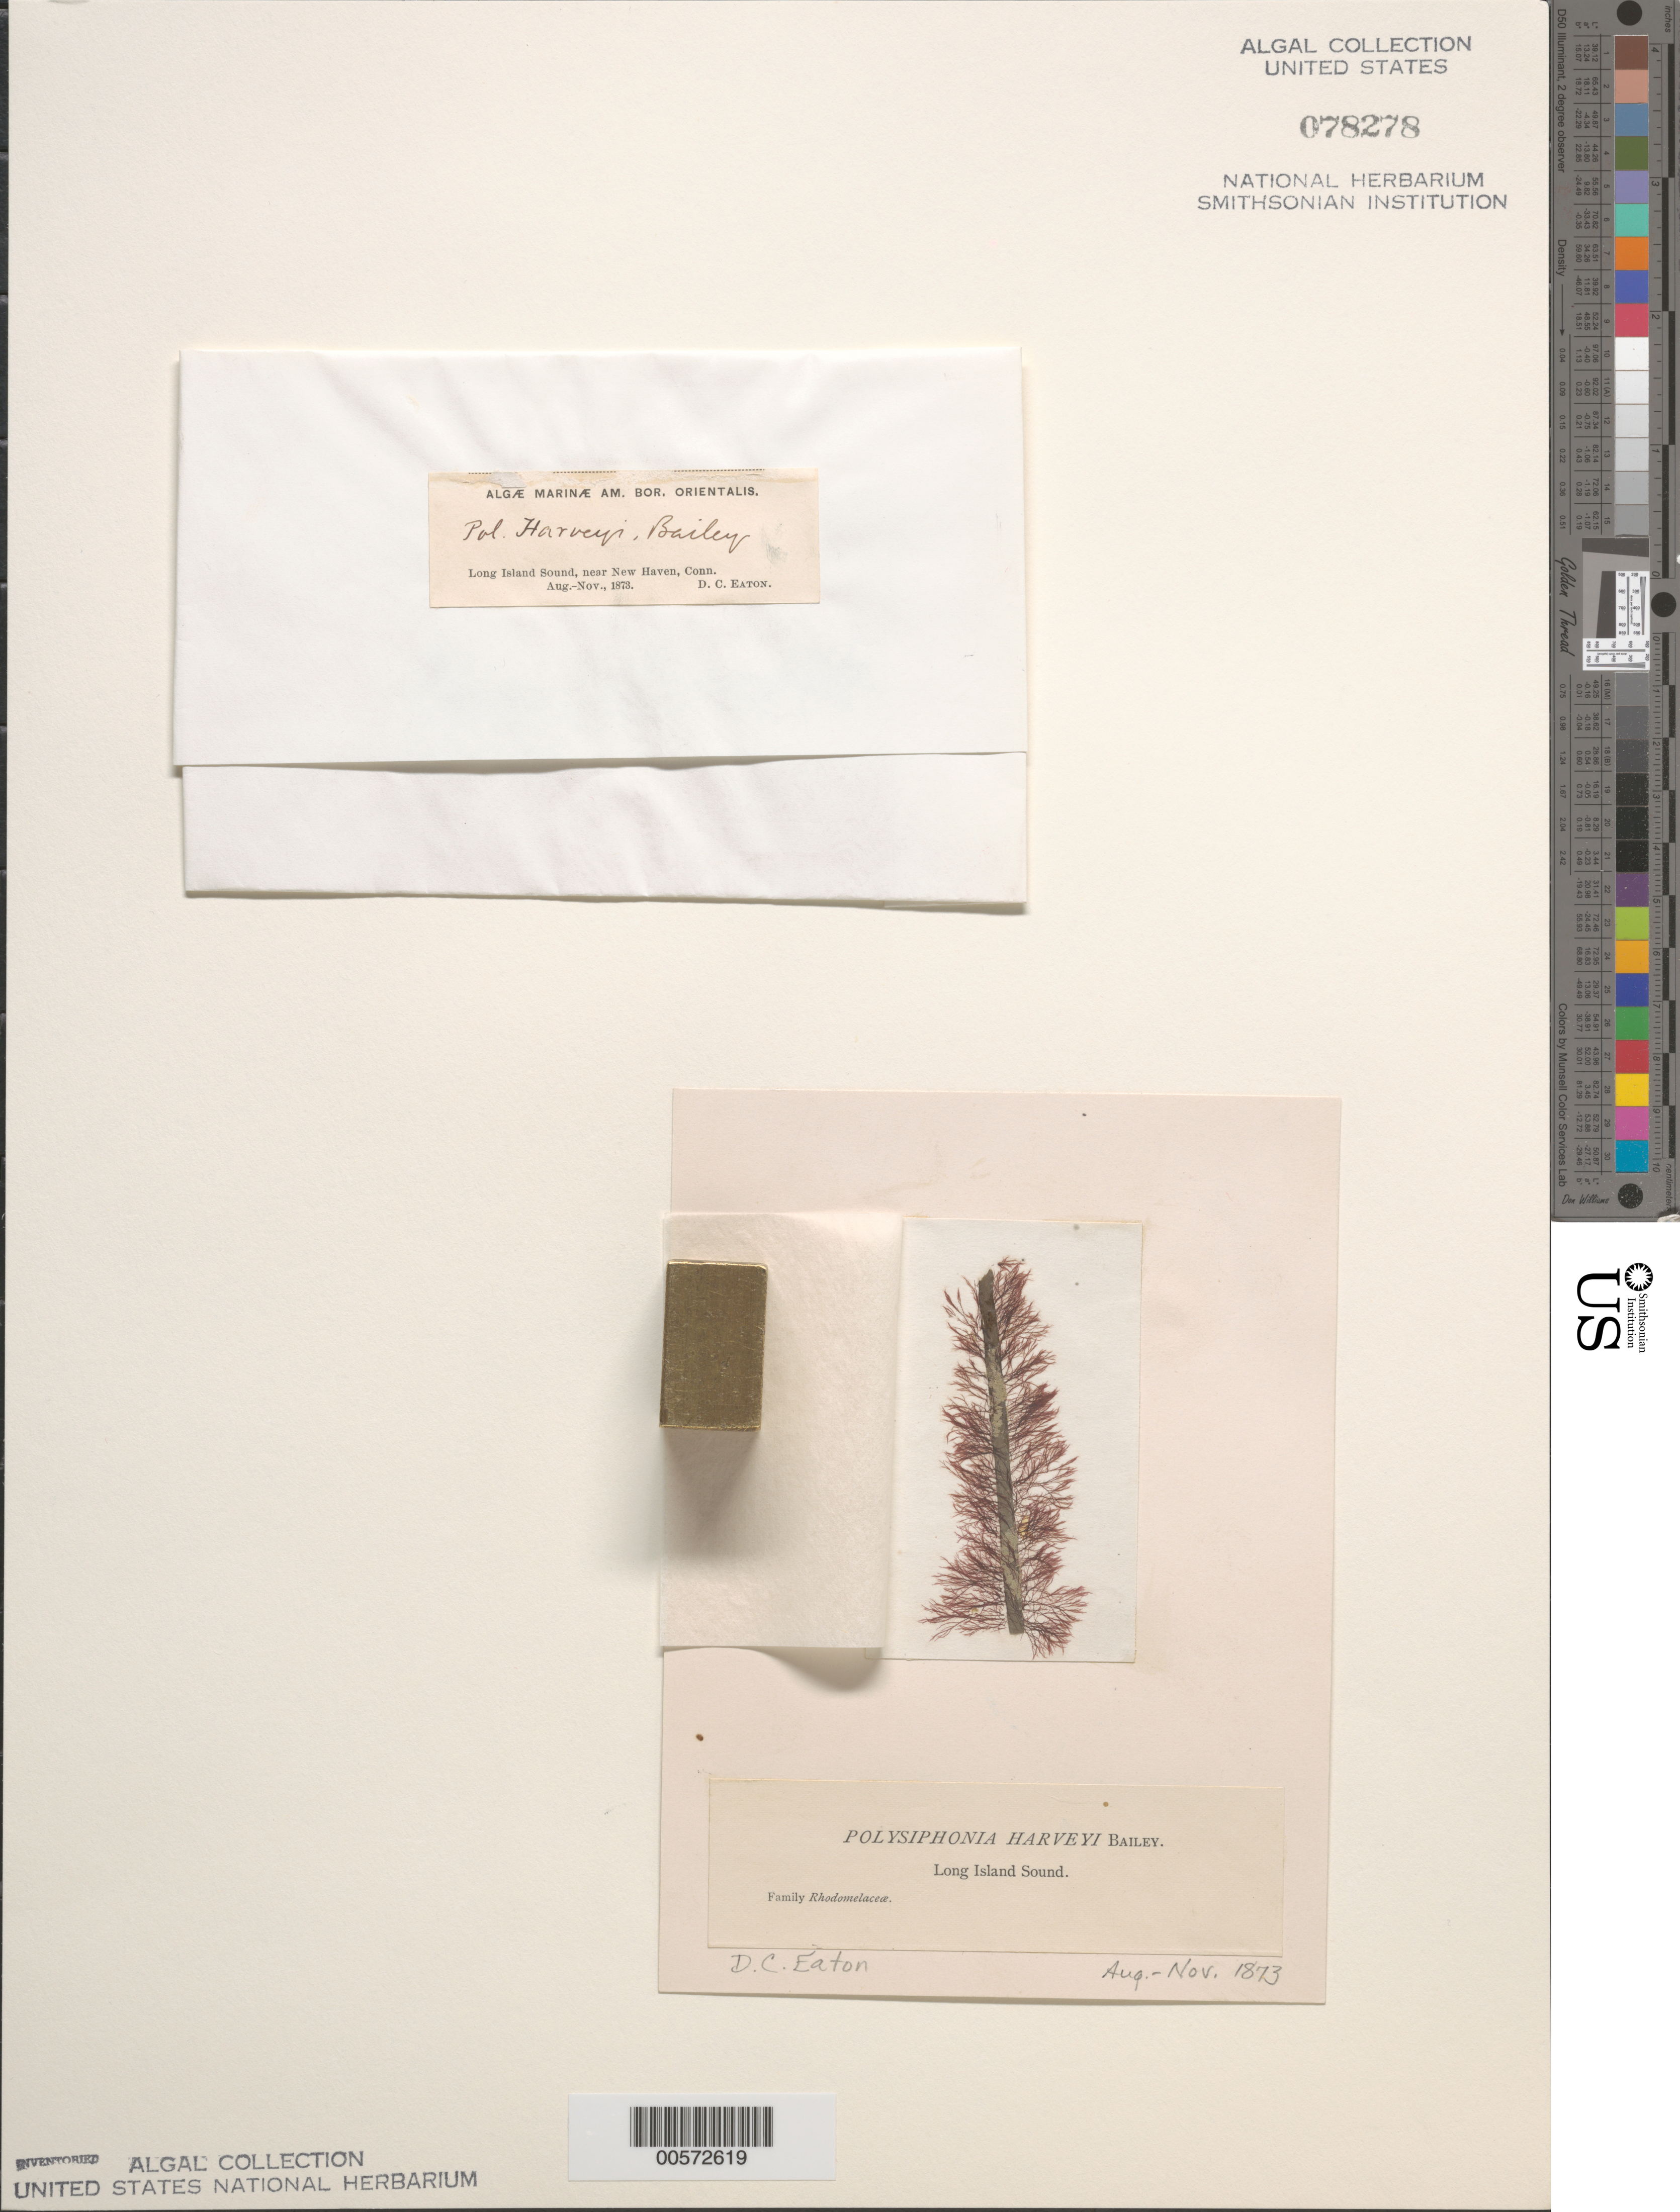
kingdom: Plantae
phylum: Rhodophyta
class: Florideophyceae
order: Ceramiales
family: Rhodomelaceae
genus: Melanothamnus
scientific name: Melanothamnus harveyi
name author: (Bailey) Diaz-Tapia & C.A. Maggs in Diaz-Tapia et al.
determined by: Algae name updating Project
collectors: D. C. Eaton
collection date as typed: Aug 1873 to -- Nov 1873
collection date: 1873-08/1873-11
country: United States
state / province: Connecticut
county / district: New Haven County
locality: Long Island Sound, near New Haven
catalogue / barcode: US 78278